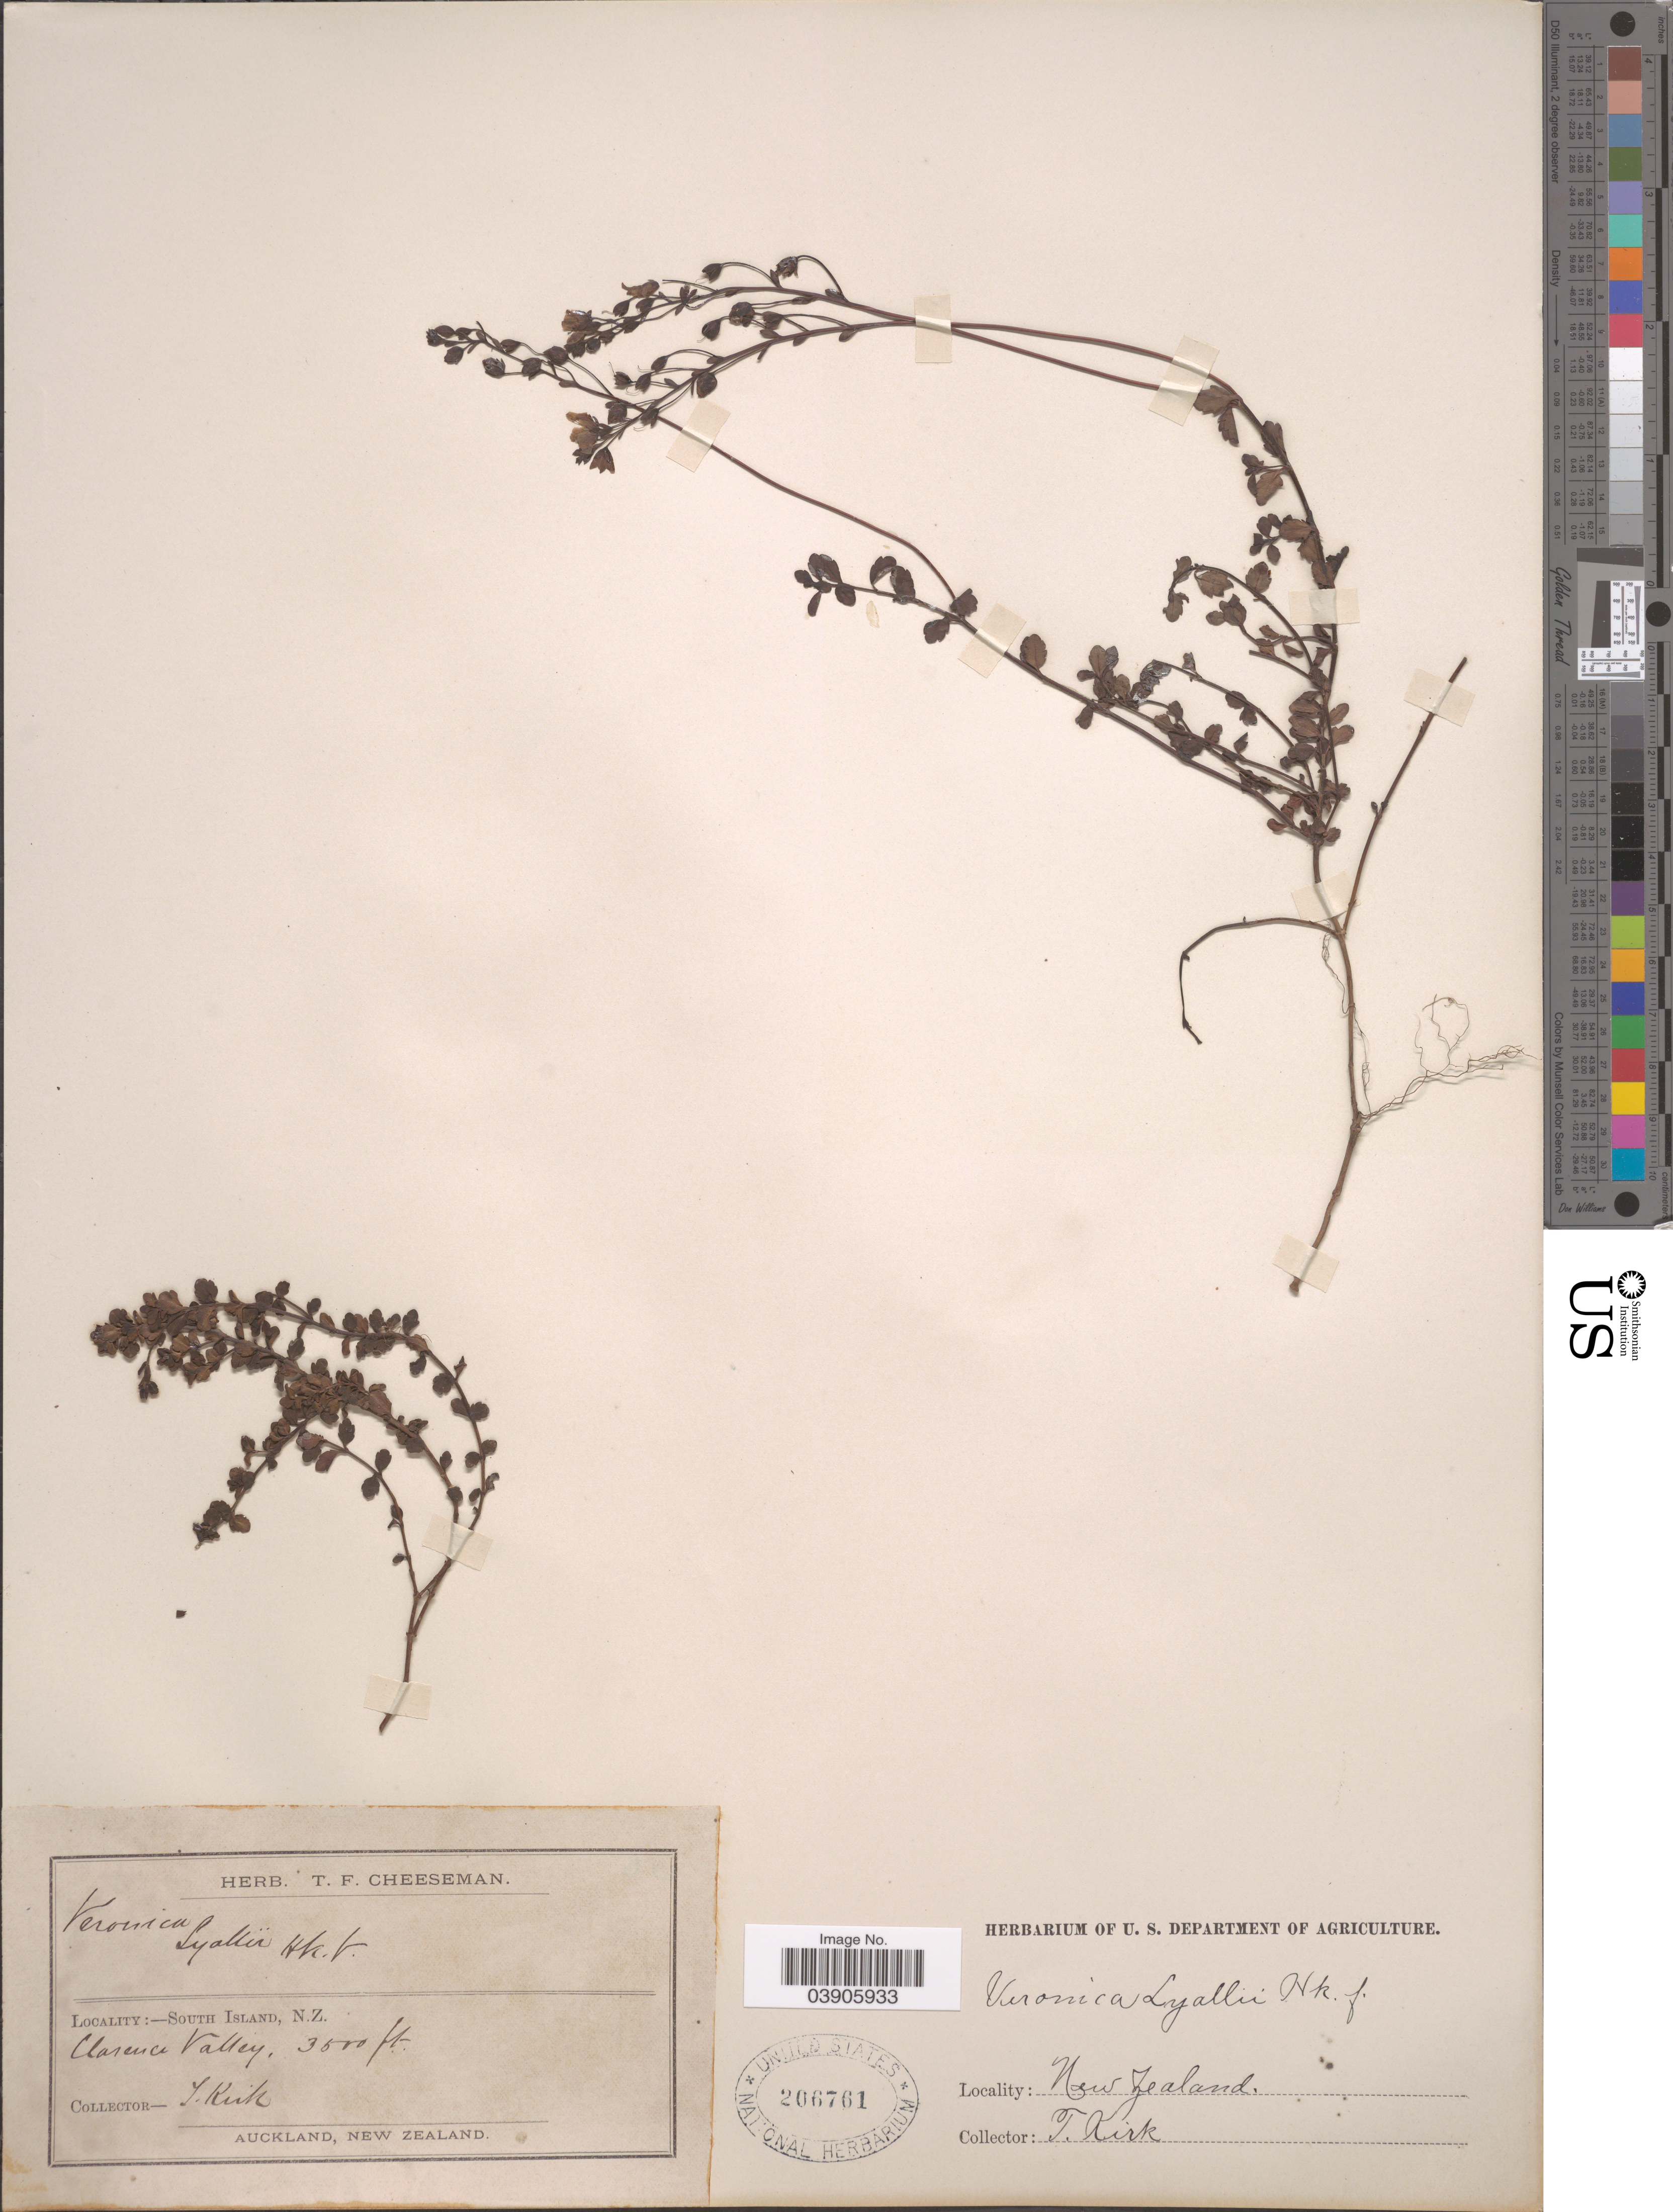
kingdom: Plantae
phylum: Tracheophyta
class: Magnoliopsida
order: Lamiales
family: Plantaginaceae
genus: Hebe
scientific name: Hebe lyallii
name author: (Hook. f.) A. Wall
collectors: T. Kirk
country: New Zealand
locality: South Island. Clarence Valley.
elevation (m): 1067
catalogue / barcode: US 206761